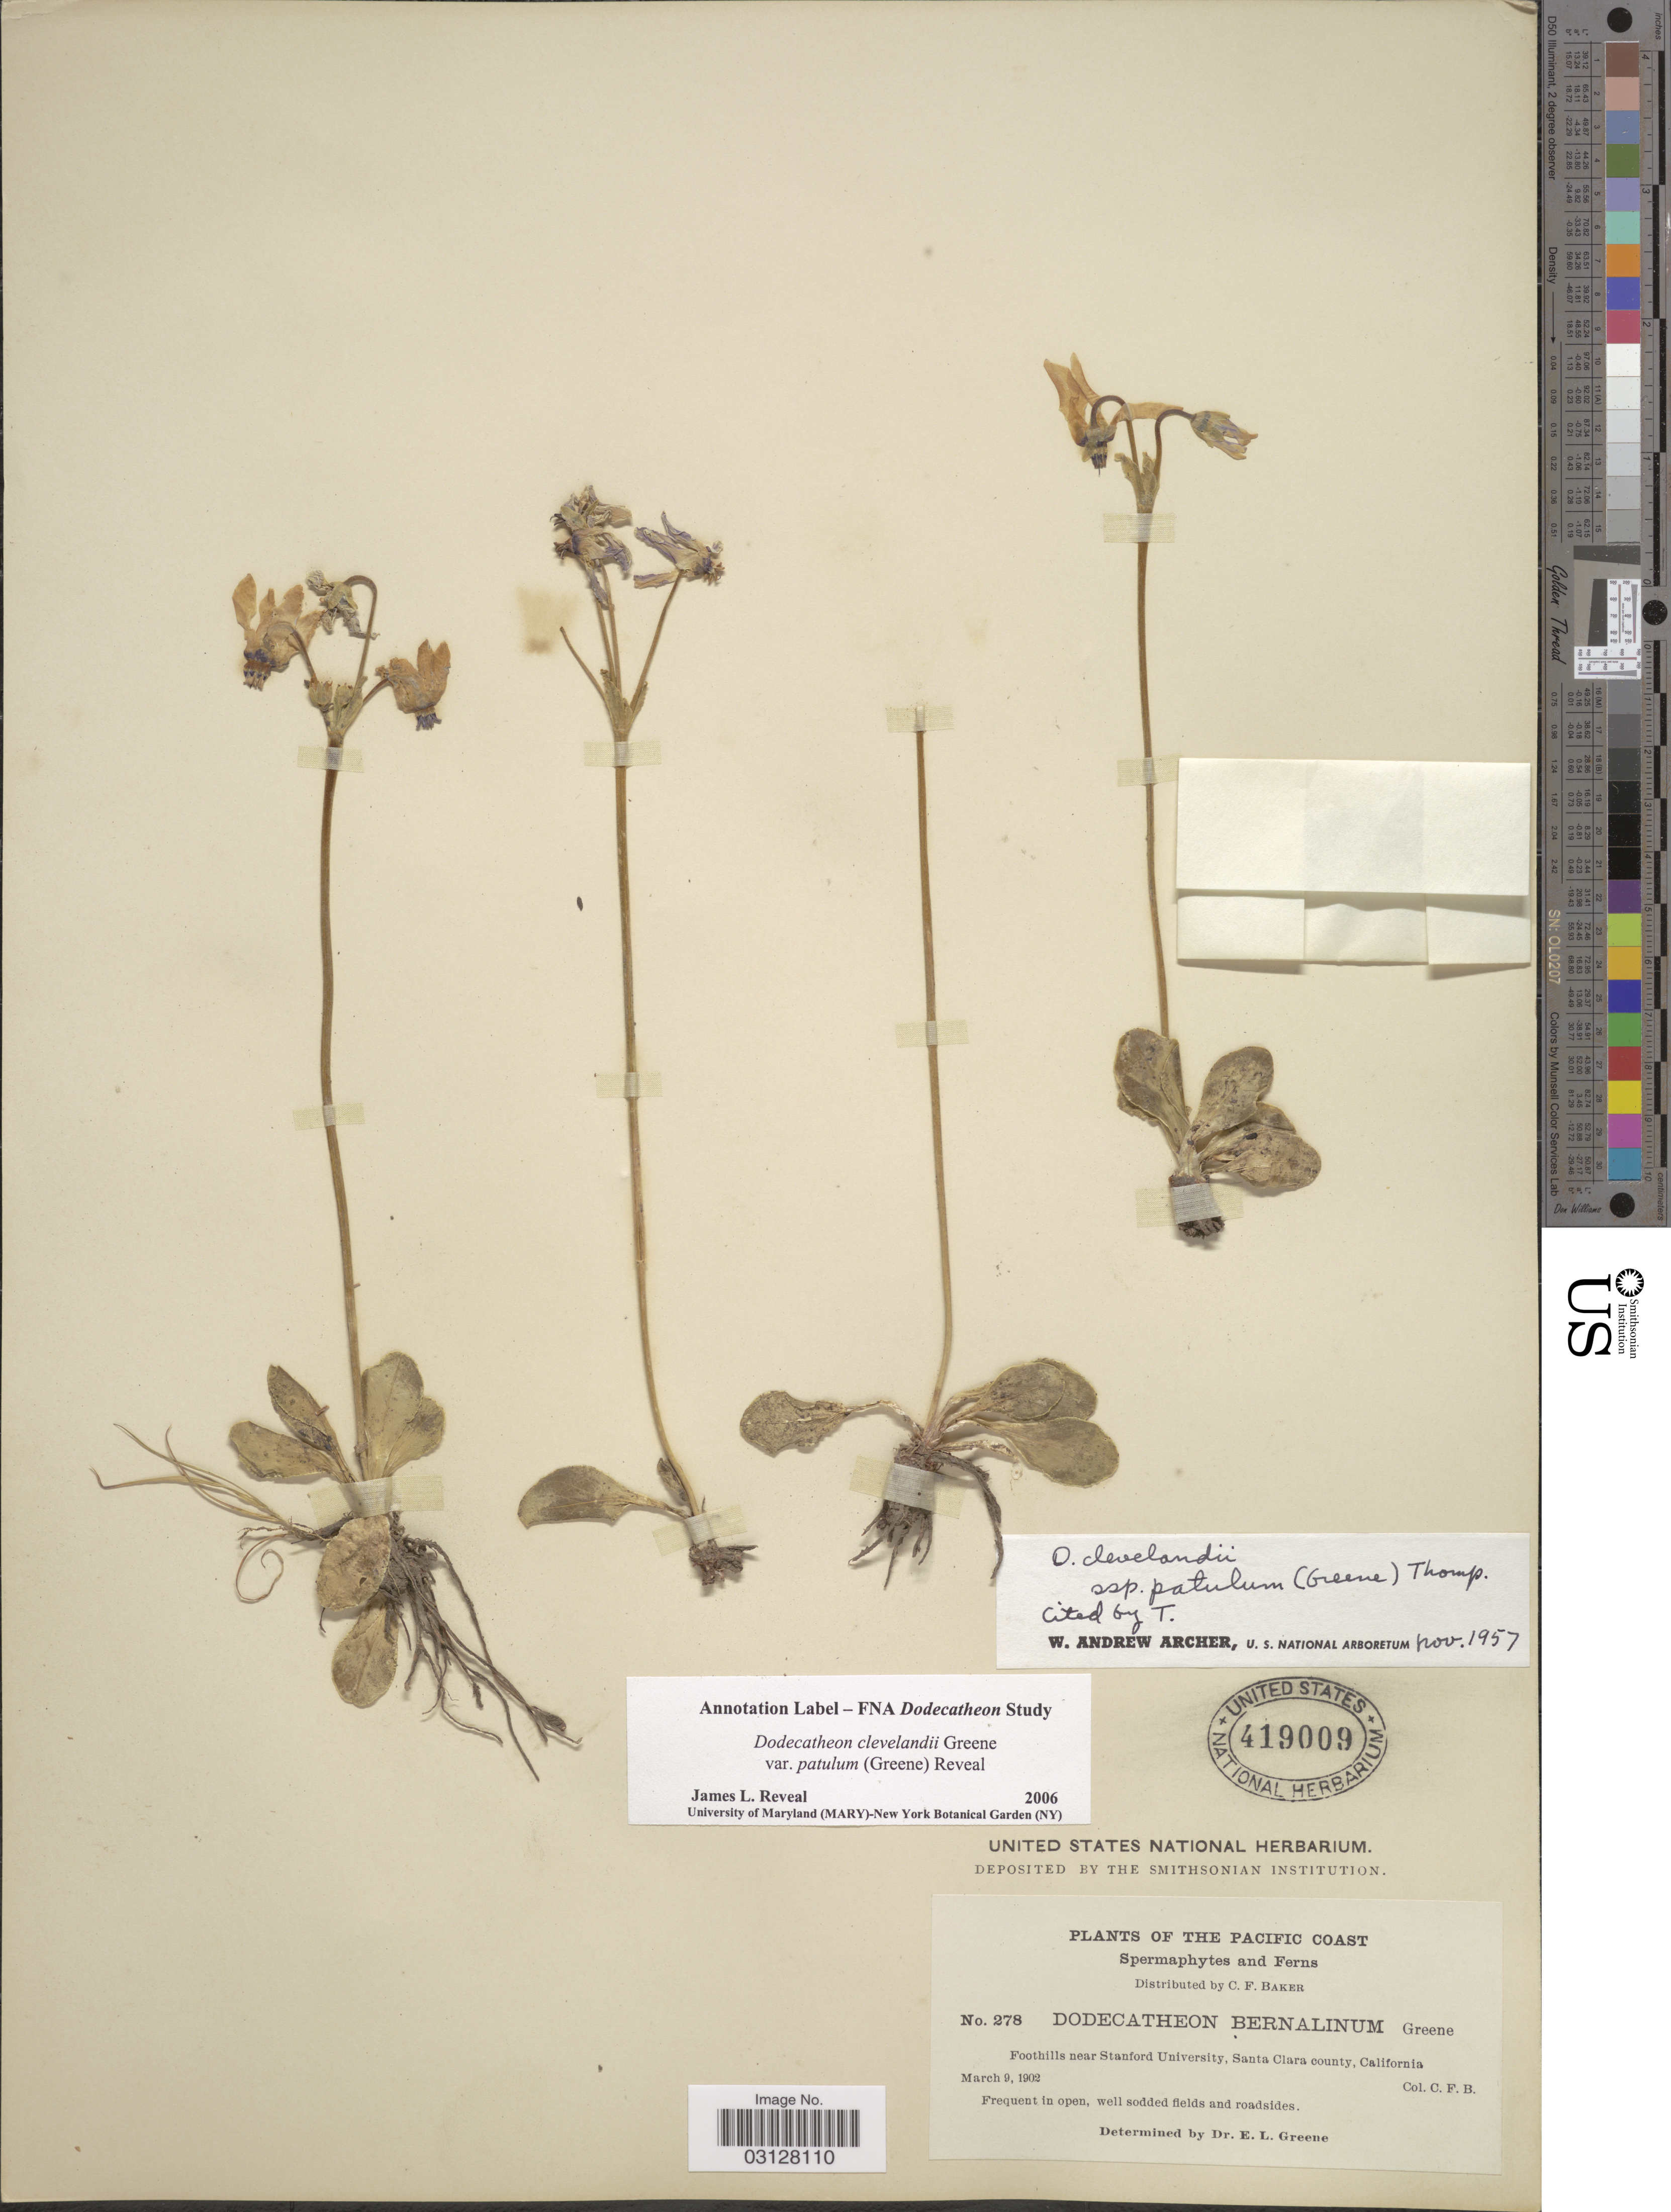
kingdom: Plantae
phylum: Tracheophyta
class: Magnoliopsida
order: Ericales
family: Primulaceae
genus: Dodecatheon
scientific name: Dodecatheon clevelandii var. patulum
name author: (Kuntze) Reveal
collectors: C. F. Baker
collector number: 278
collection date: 1902-03-09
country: United States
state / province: California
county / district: Santa Clara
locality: The Pacific Coast. Foothills near Stanford University, Santa Clara county.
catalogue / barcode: US 419009